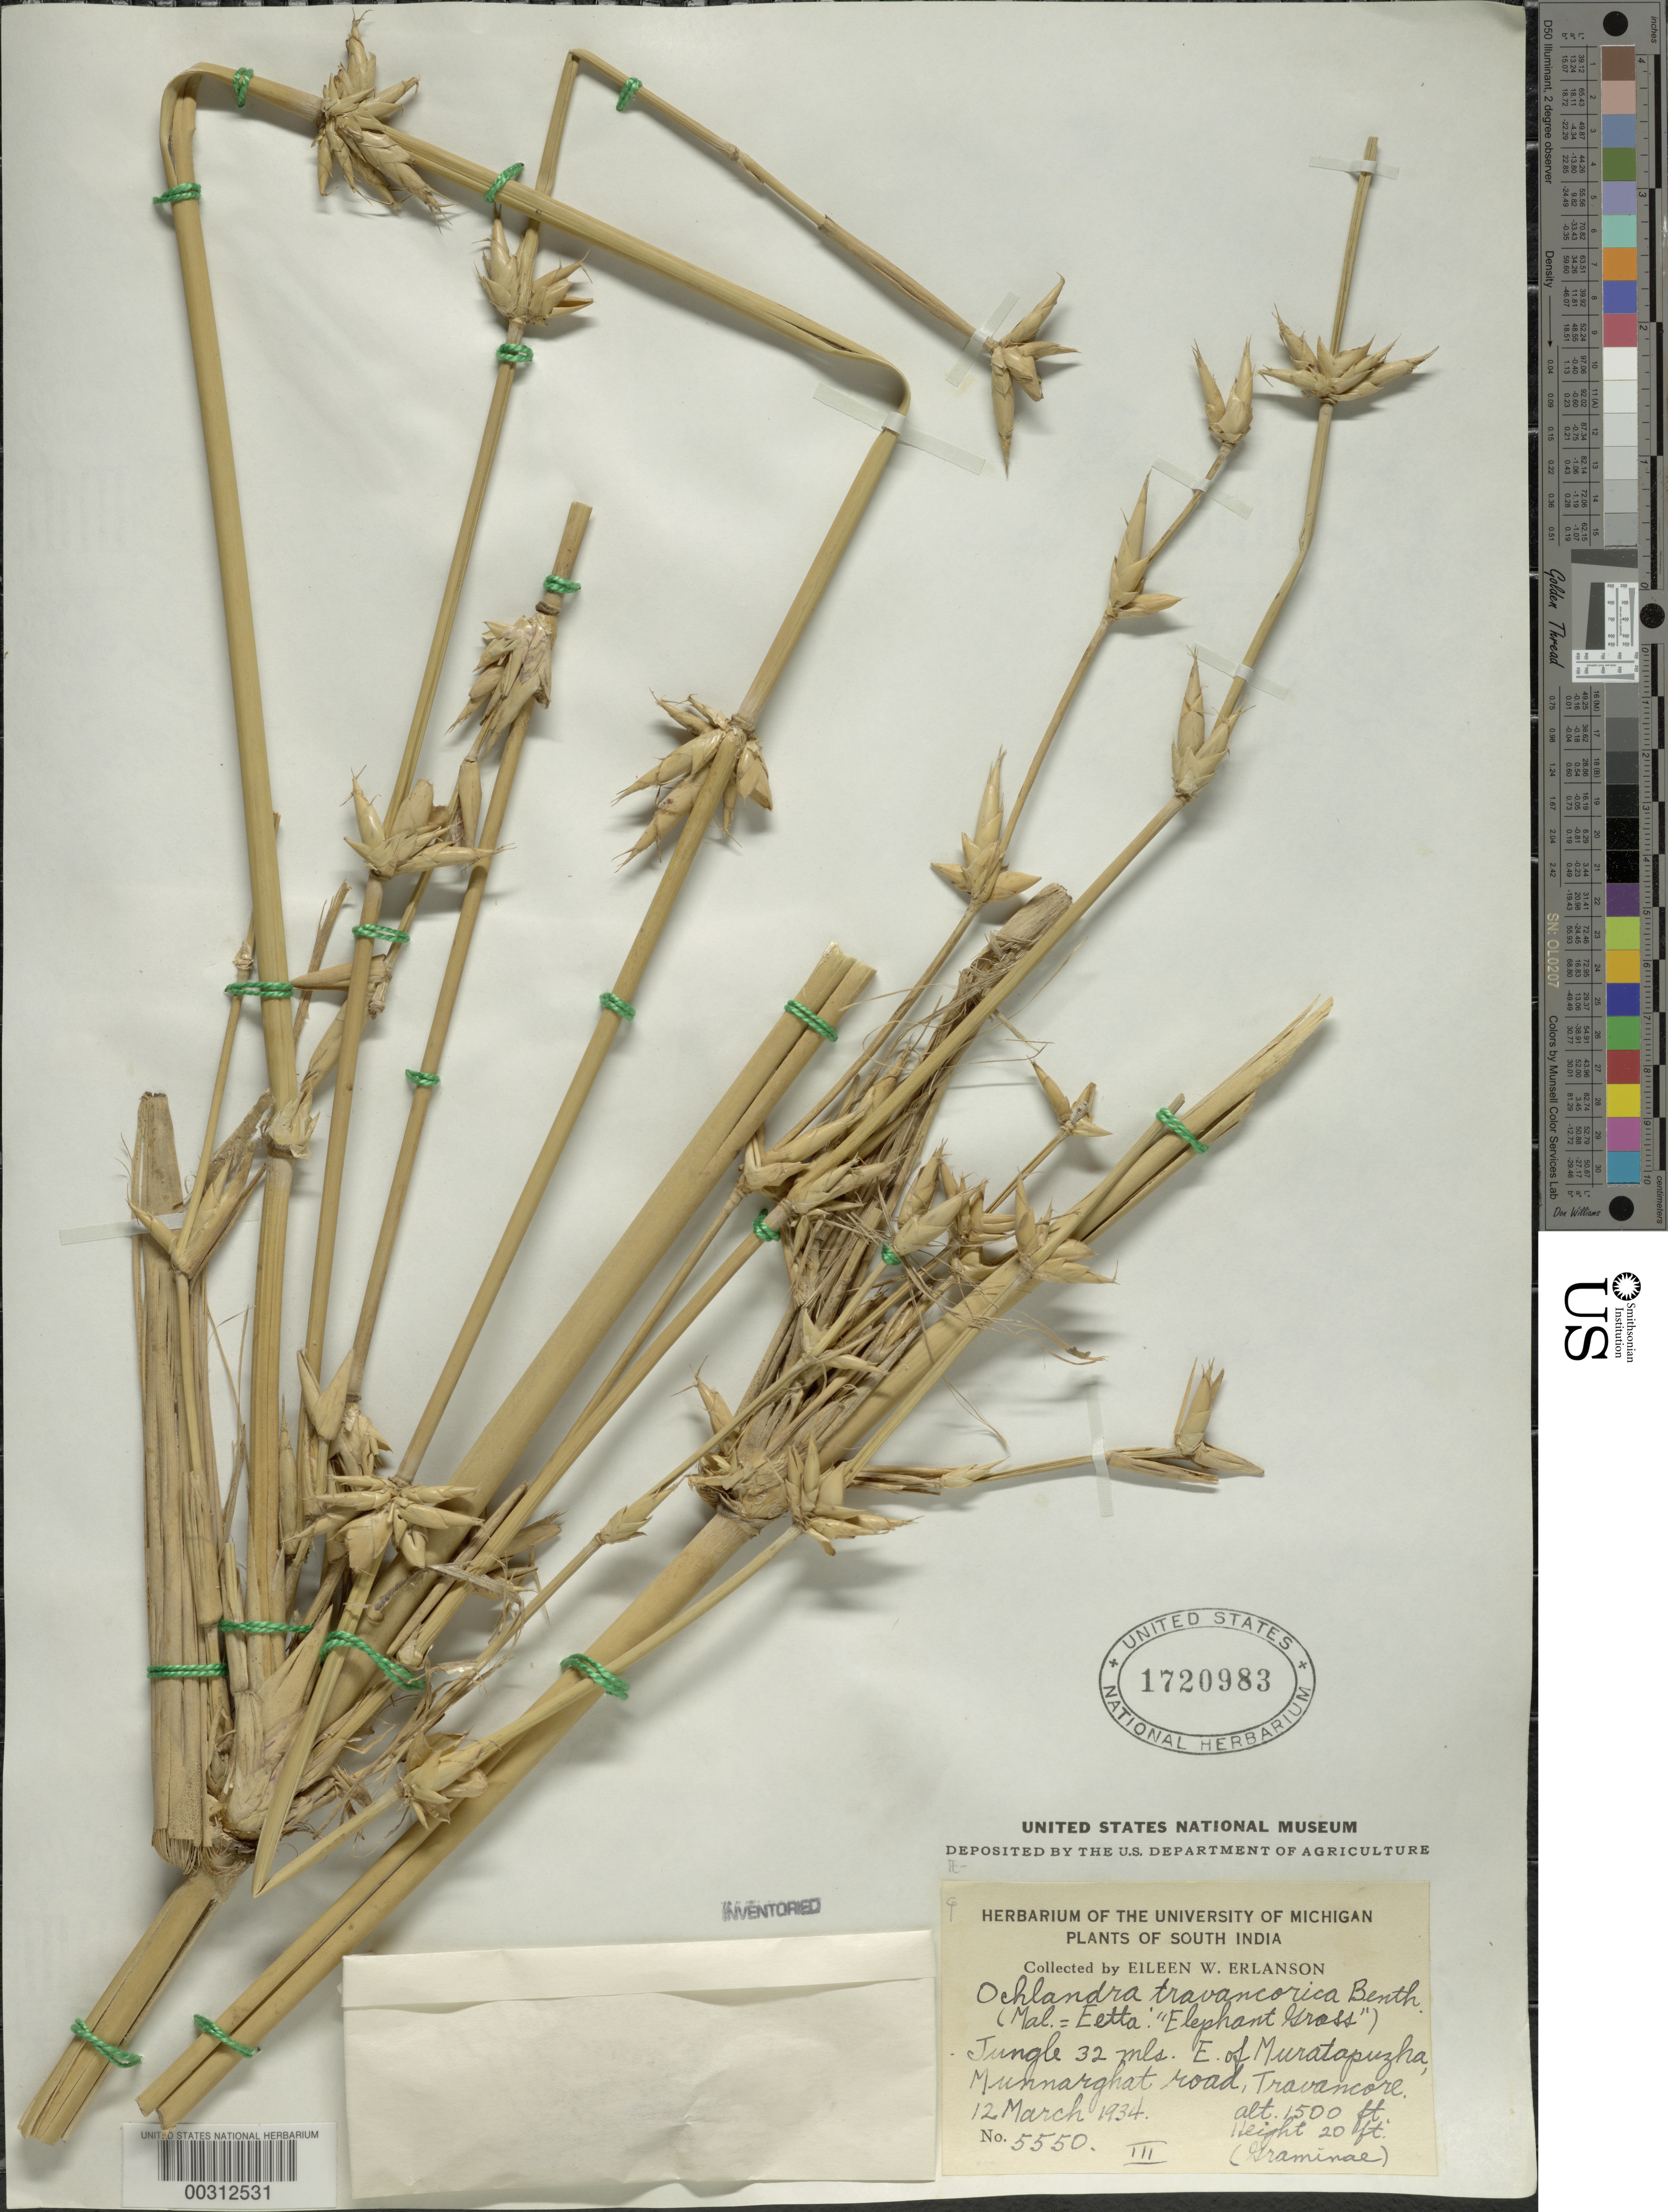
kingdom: Plantae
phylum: Tracheophyta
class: Liliopsida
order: Poales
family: Poaceae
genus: Ochlandra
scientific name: Ochlandra travancorica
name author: (Bedd.) Benth. ex Gamble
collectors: E. Erlanson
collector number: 5550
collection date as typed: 12 Mar 1934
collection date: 1934-03-12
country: India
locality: Muratapuzha, travancore, munnarghat road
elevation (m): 458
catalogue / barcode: US 1720983